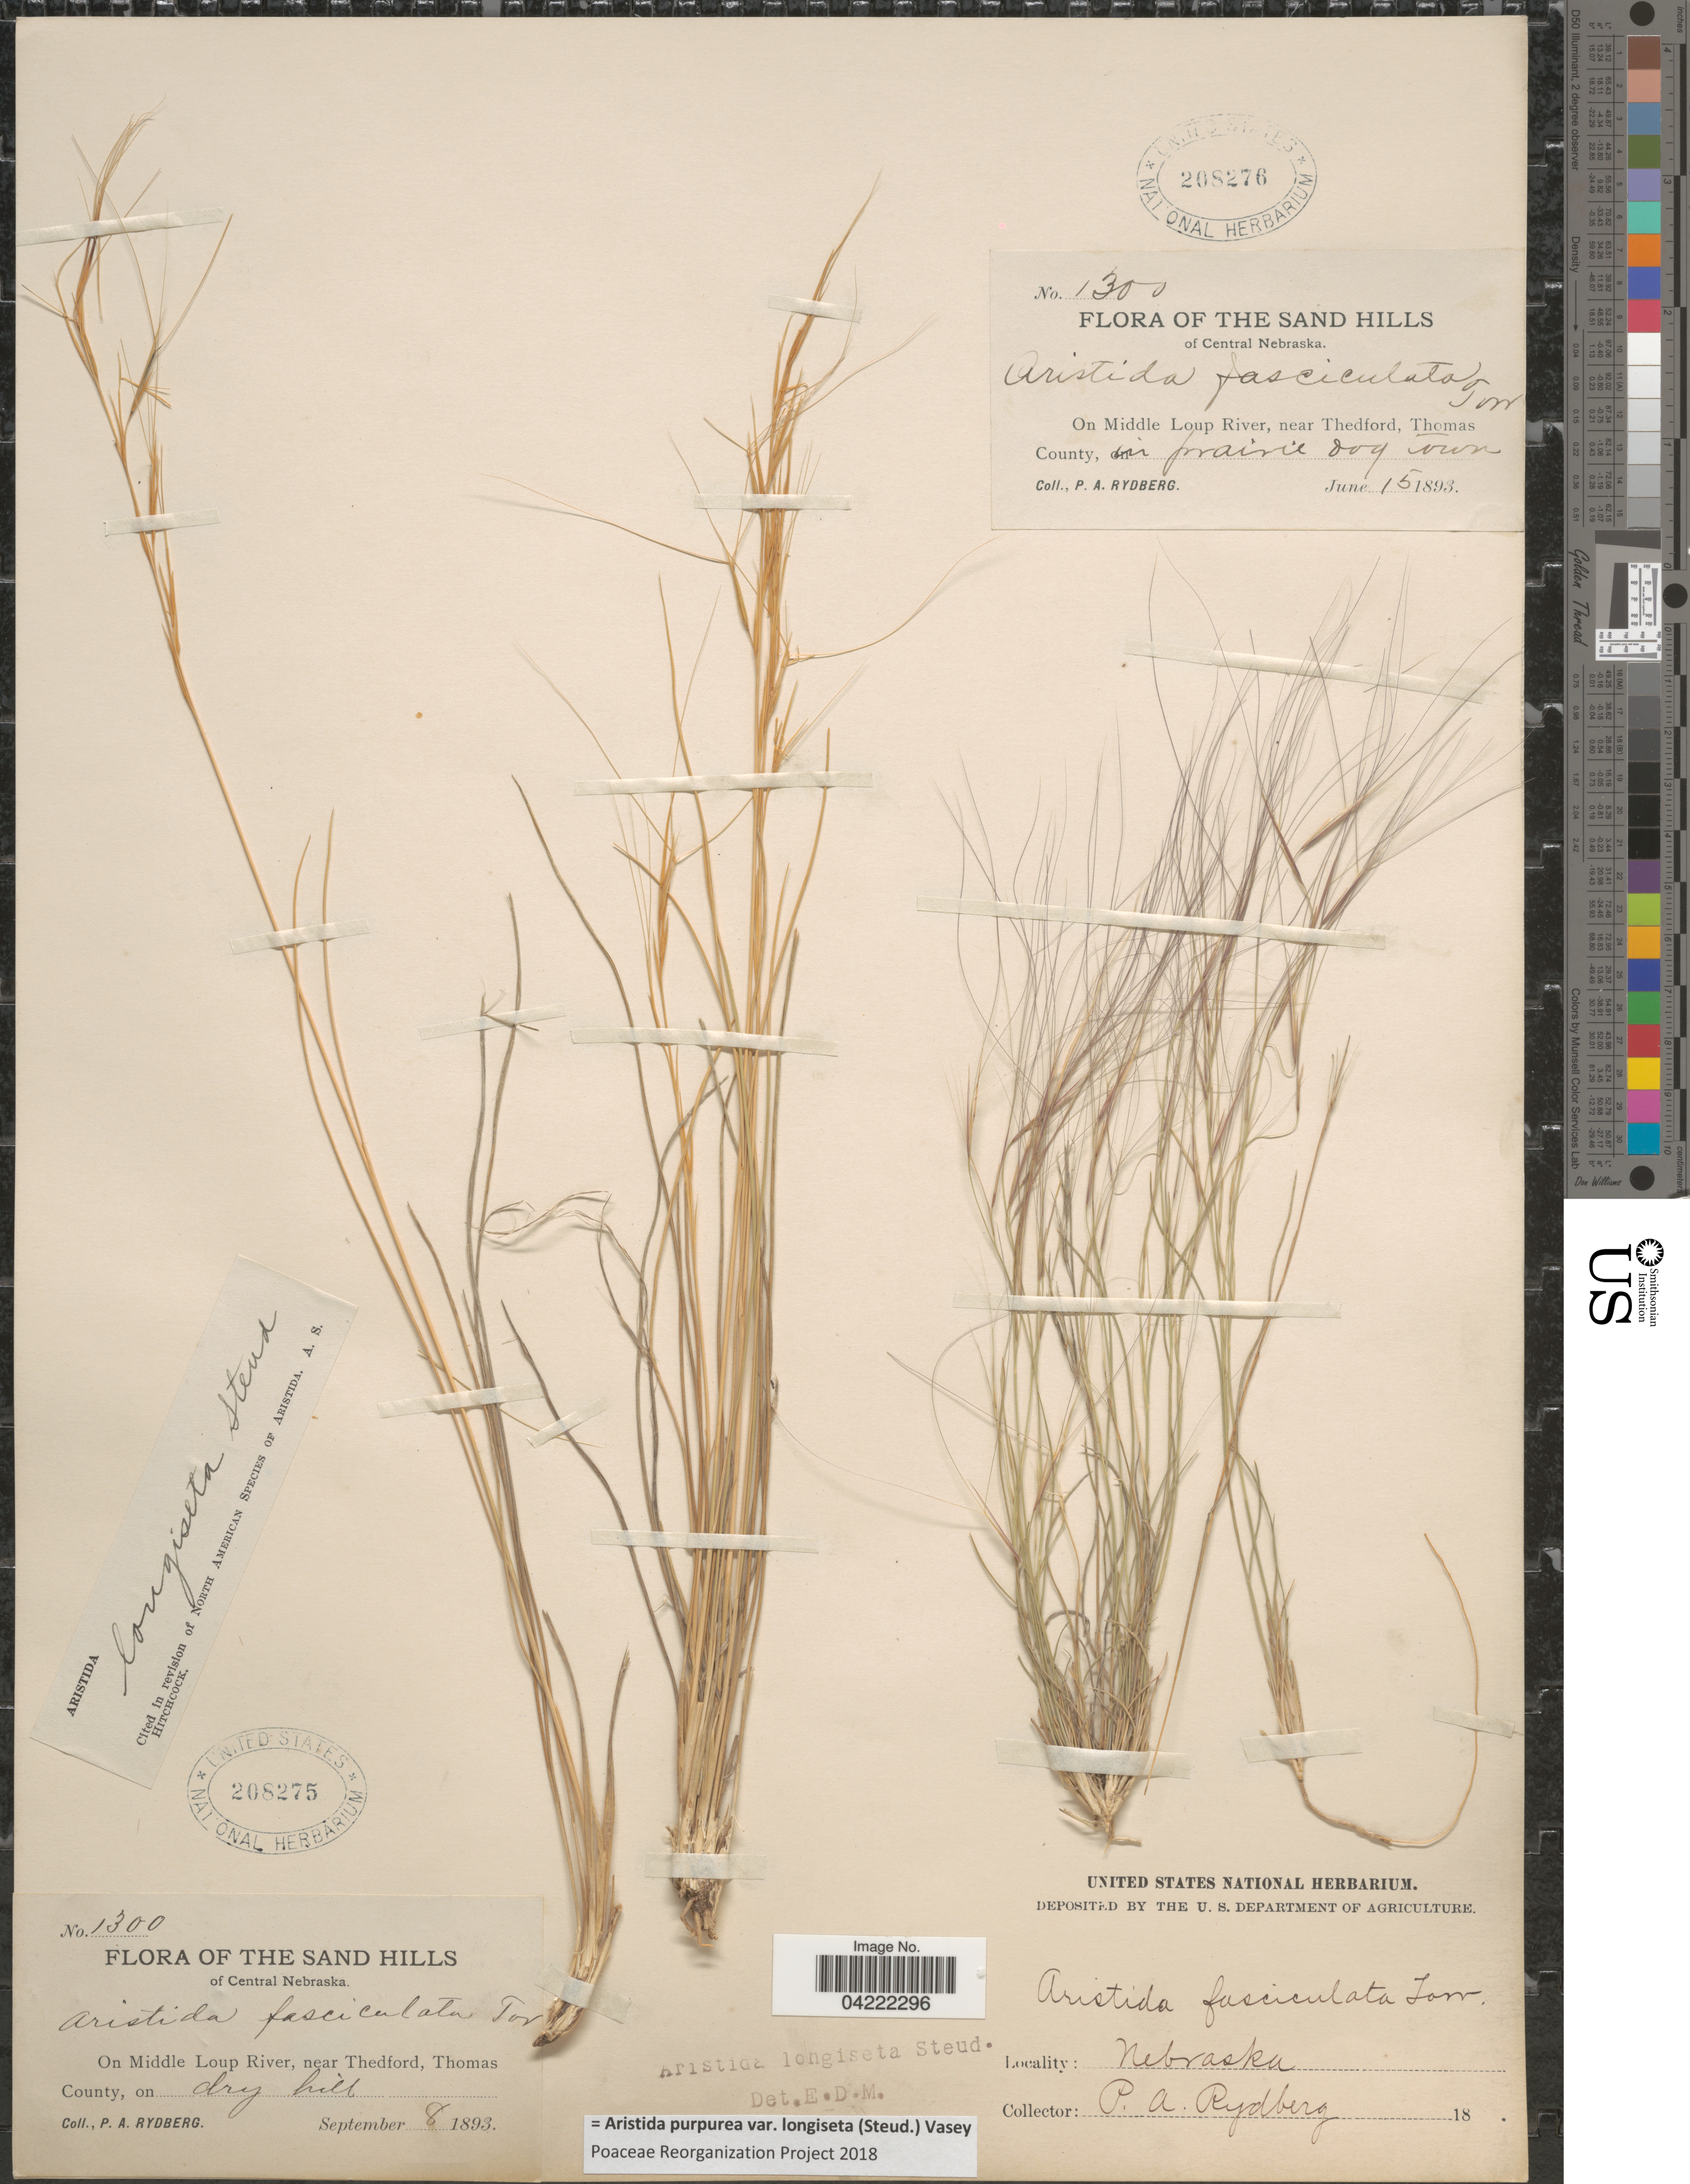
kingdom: Plantae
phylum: Tracheophyta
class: Liliopsida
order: Poales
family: Poaceae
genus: Aristida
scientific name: Aristida purpurea var. longiseta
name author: (Steud.) Vasey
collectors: P. A. Rydberg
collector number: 1300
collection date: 1893-09-08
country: United States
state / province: Nebraska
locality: The Sand Hills of Central Nebraska. On Middle Loup River, near Thedford, Thomas County, on dry hill.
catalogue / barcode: US 208275